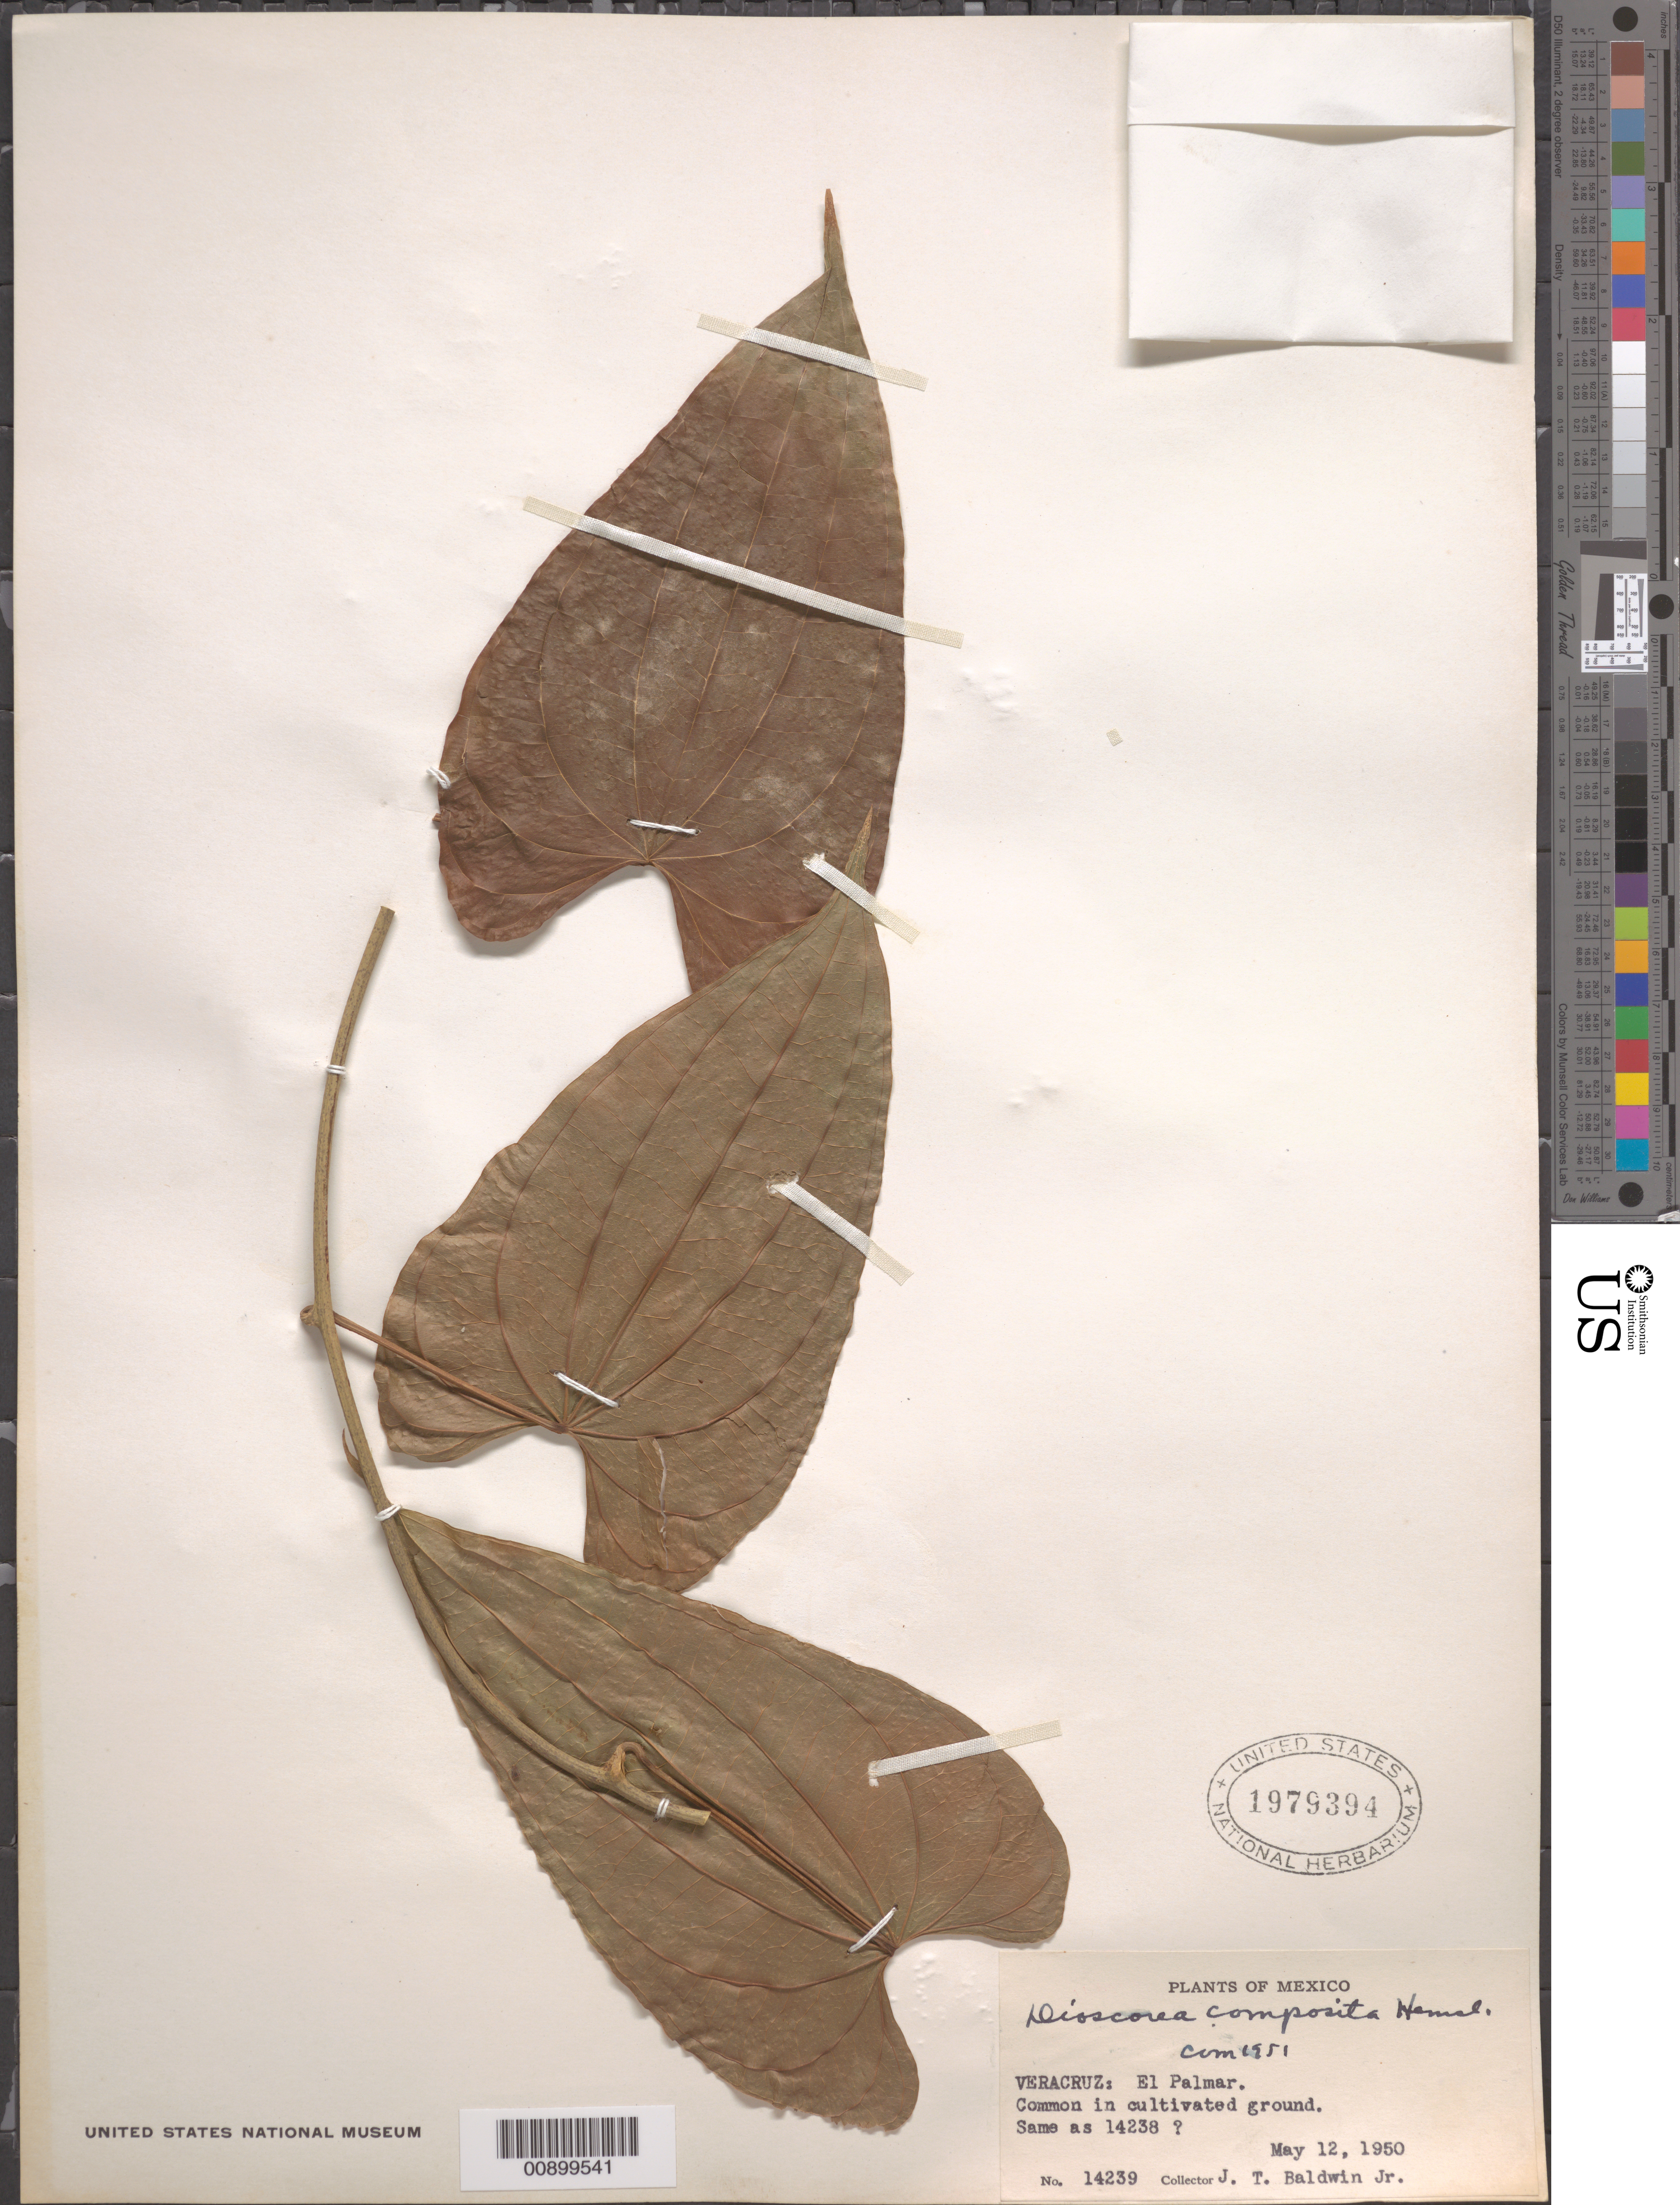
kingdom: Plantae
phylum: Tracheophyta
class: Liliopsida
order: Dioscoreales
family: Dioscoreaceae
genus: Dioscorea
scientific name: Dioscorea composita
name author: Hemsl.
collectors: J. T. Baldwin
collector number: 14239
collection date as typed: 12 May 1950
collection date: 1950-05-12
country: Mexico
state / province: Veracruz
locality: Veracruz: El Palmar.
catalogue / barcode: US 1979394